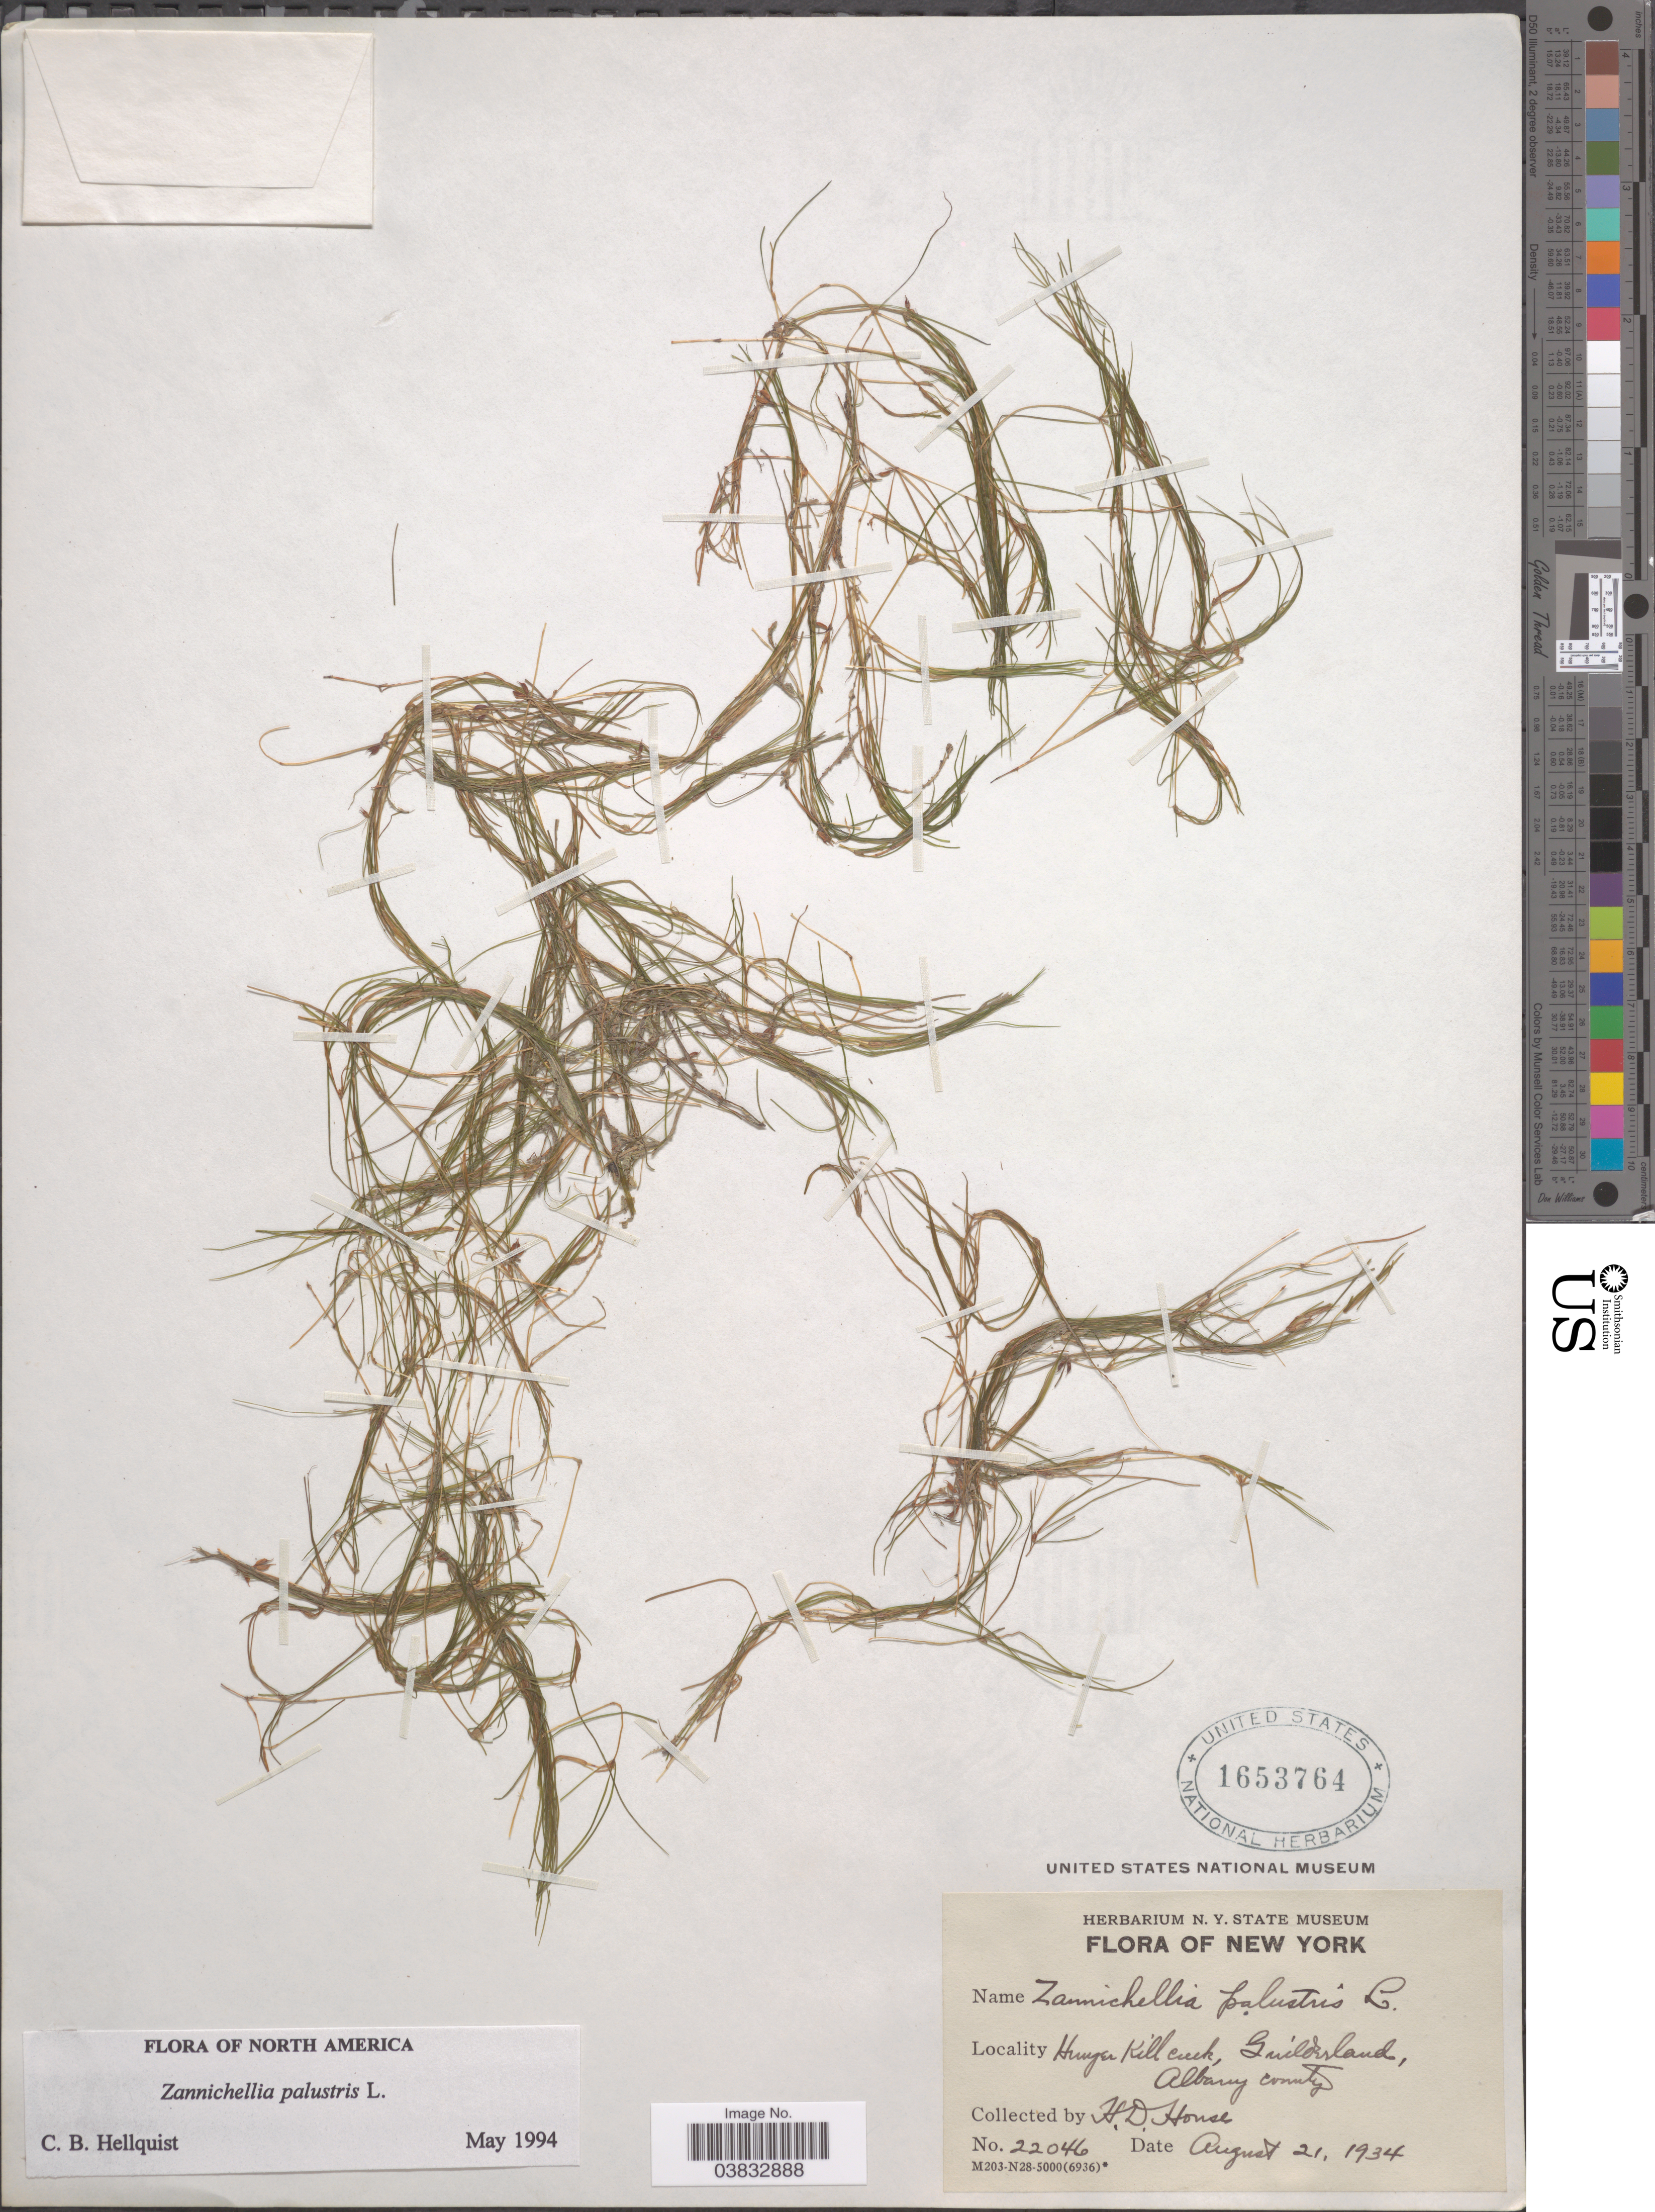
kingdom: Plantae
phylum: Tracheophyta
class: Liliopsida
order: Alismatales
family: Potamogetonaceae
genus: Zannichellia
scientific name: Zannichellia palustris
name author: L.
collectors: H. D. House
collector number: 22046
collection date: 1934-08-21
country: United States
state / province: New York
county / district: Albany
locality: Hunger Kill Creek, Guilderland, Albany County.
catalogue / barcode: US 1653764